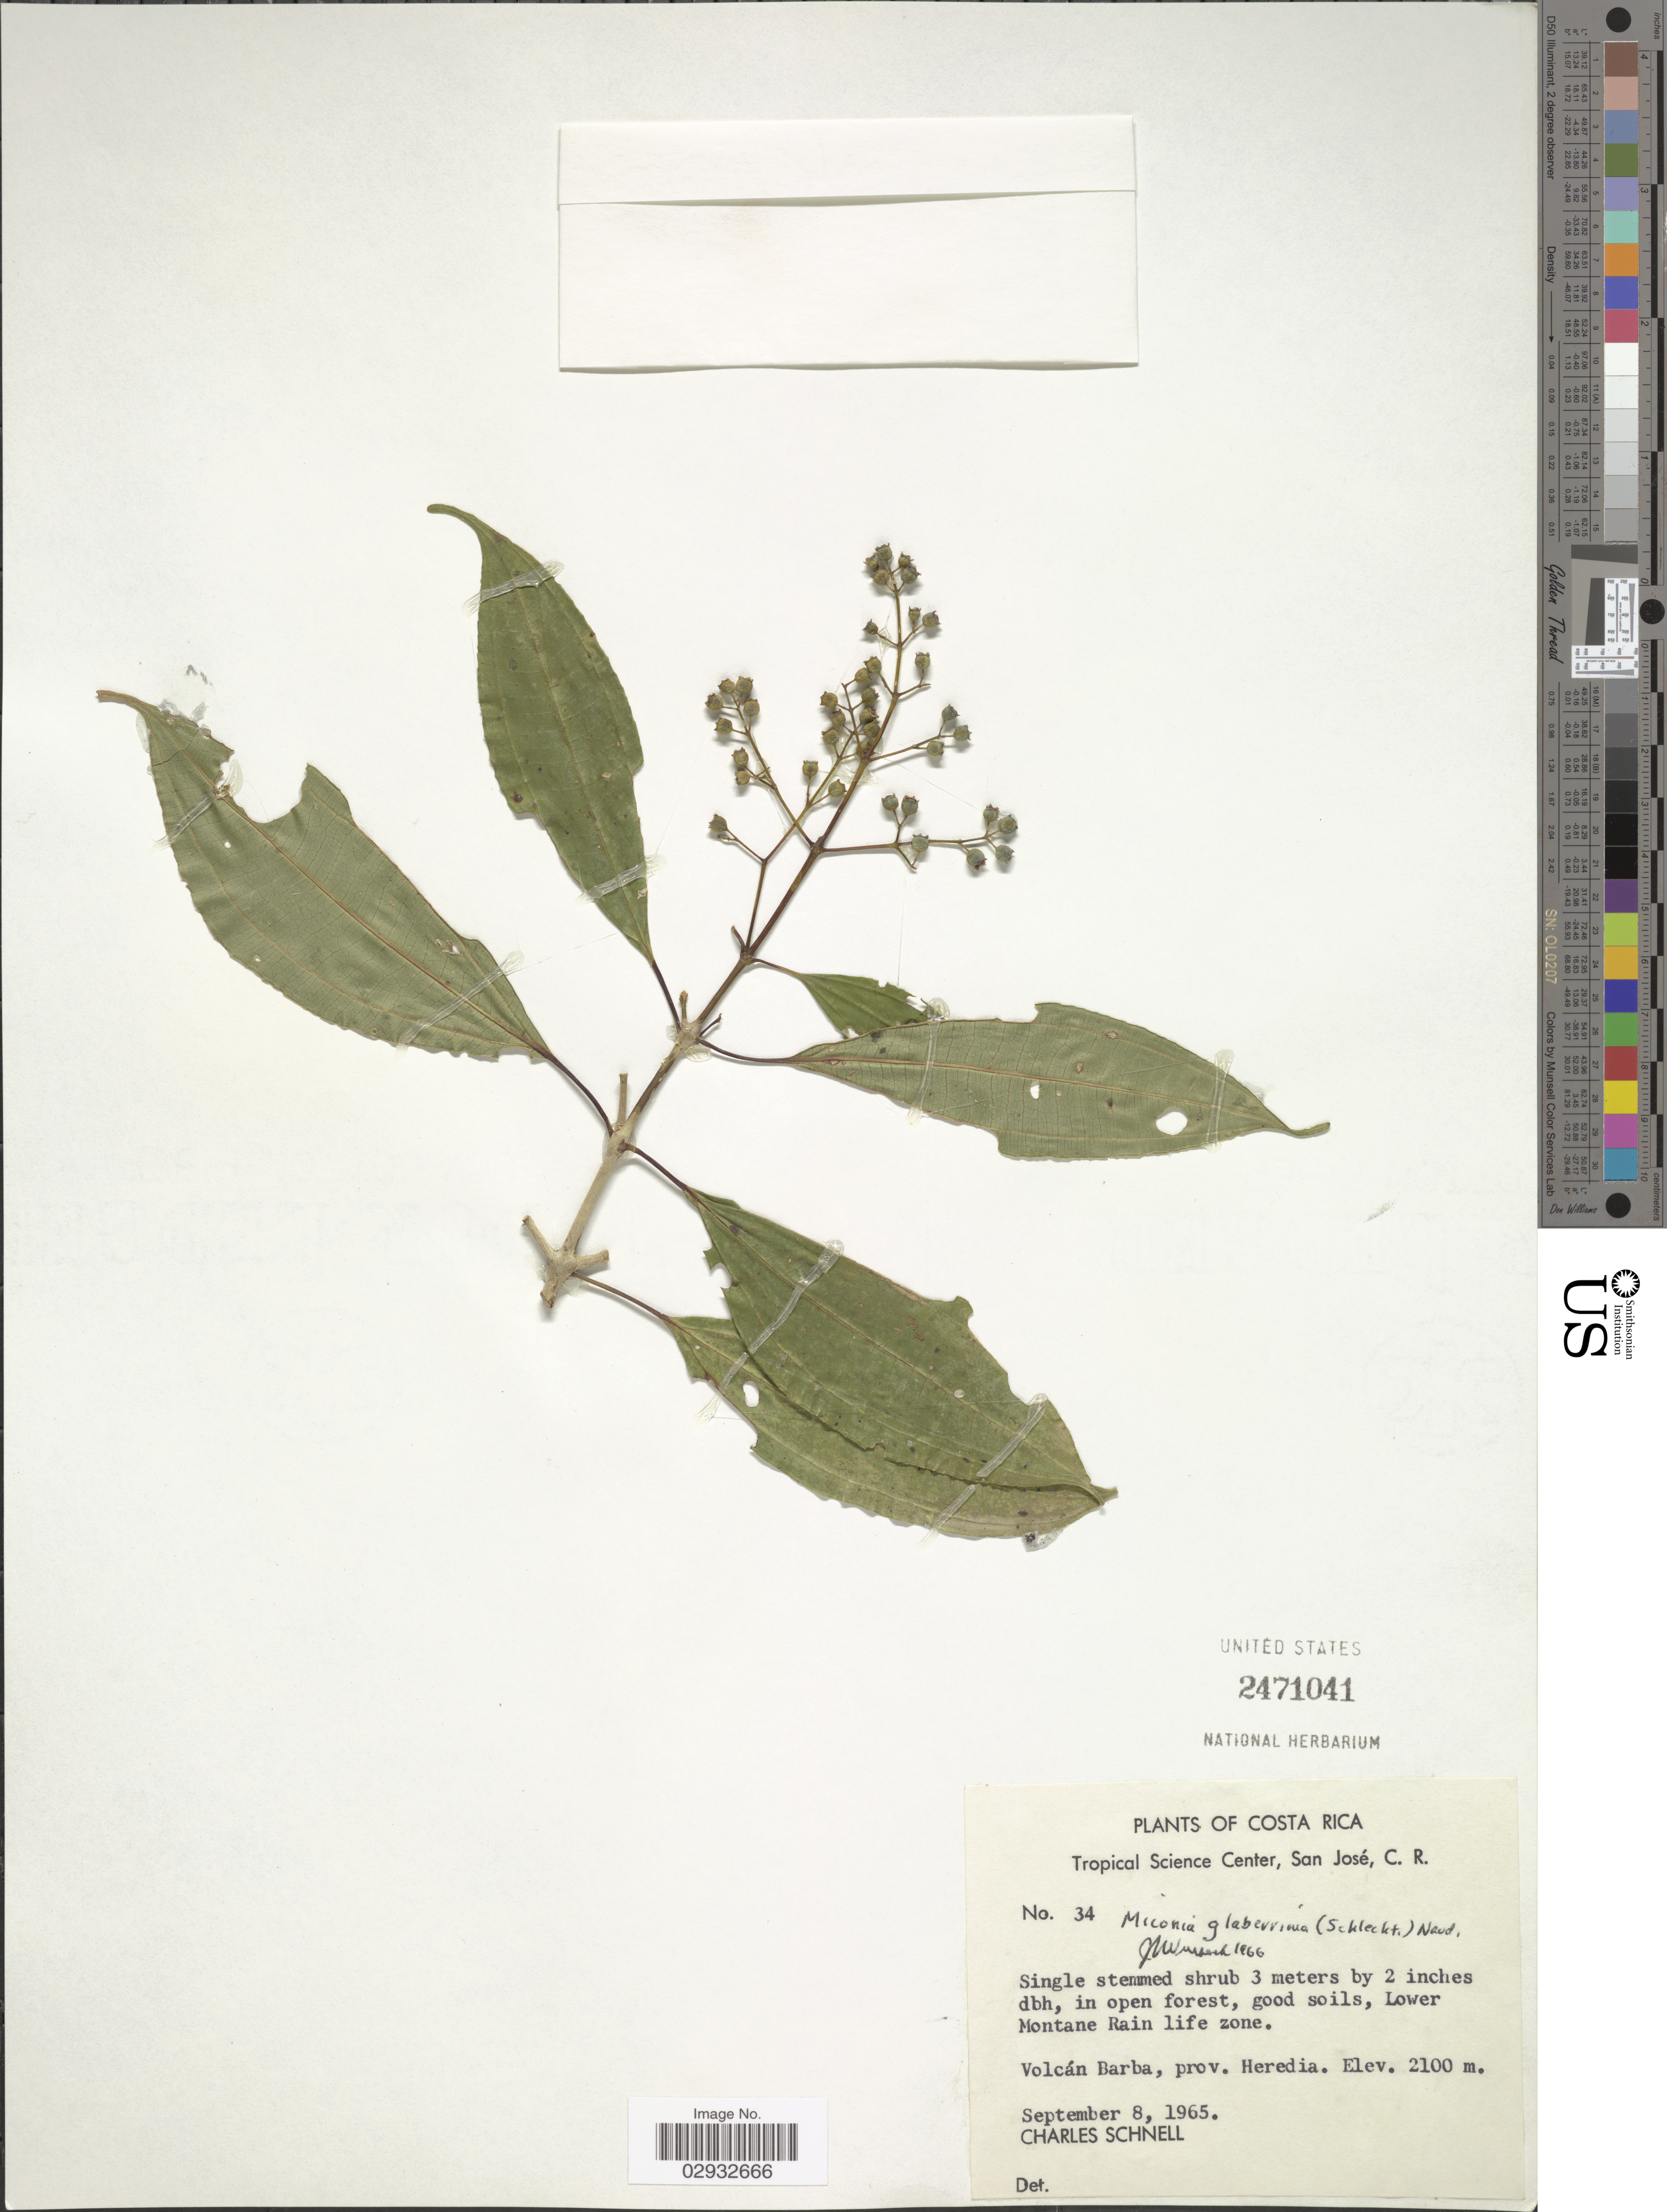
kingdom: Plantae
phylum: Tracheophyta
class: Magnoliopsida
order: Myrtales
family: Melastomataceae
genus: Miconia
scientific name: Miconia glaberrima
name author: (Schltdl.) Naudin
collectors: C. Schnell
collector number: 34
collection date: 1965-09-08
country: Costa Rica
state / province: Heredia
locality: Lower Montane Rain life zone. Volcán Barba.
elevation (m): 2100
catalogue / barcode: US 2471041